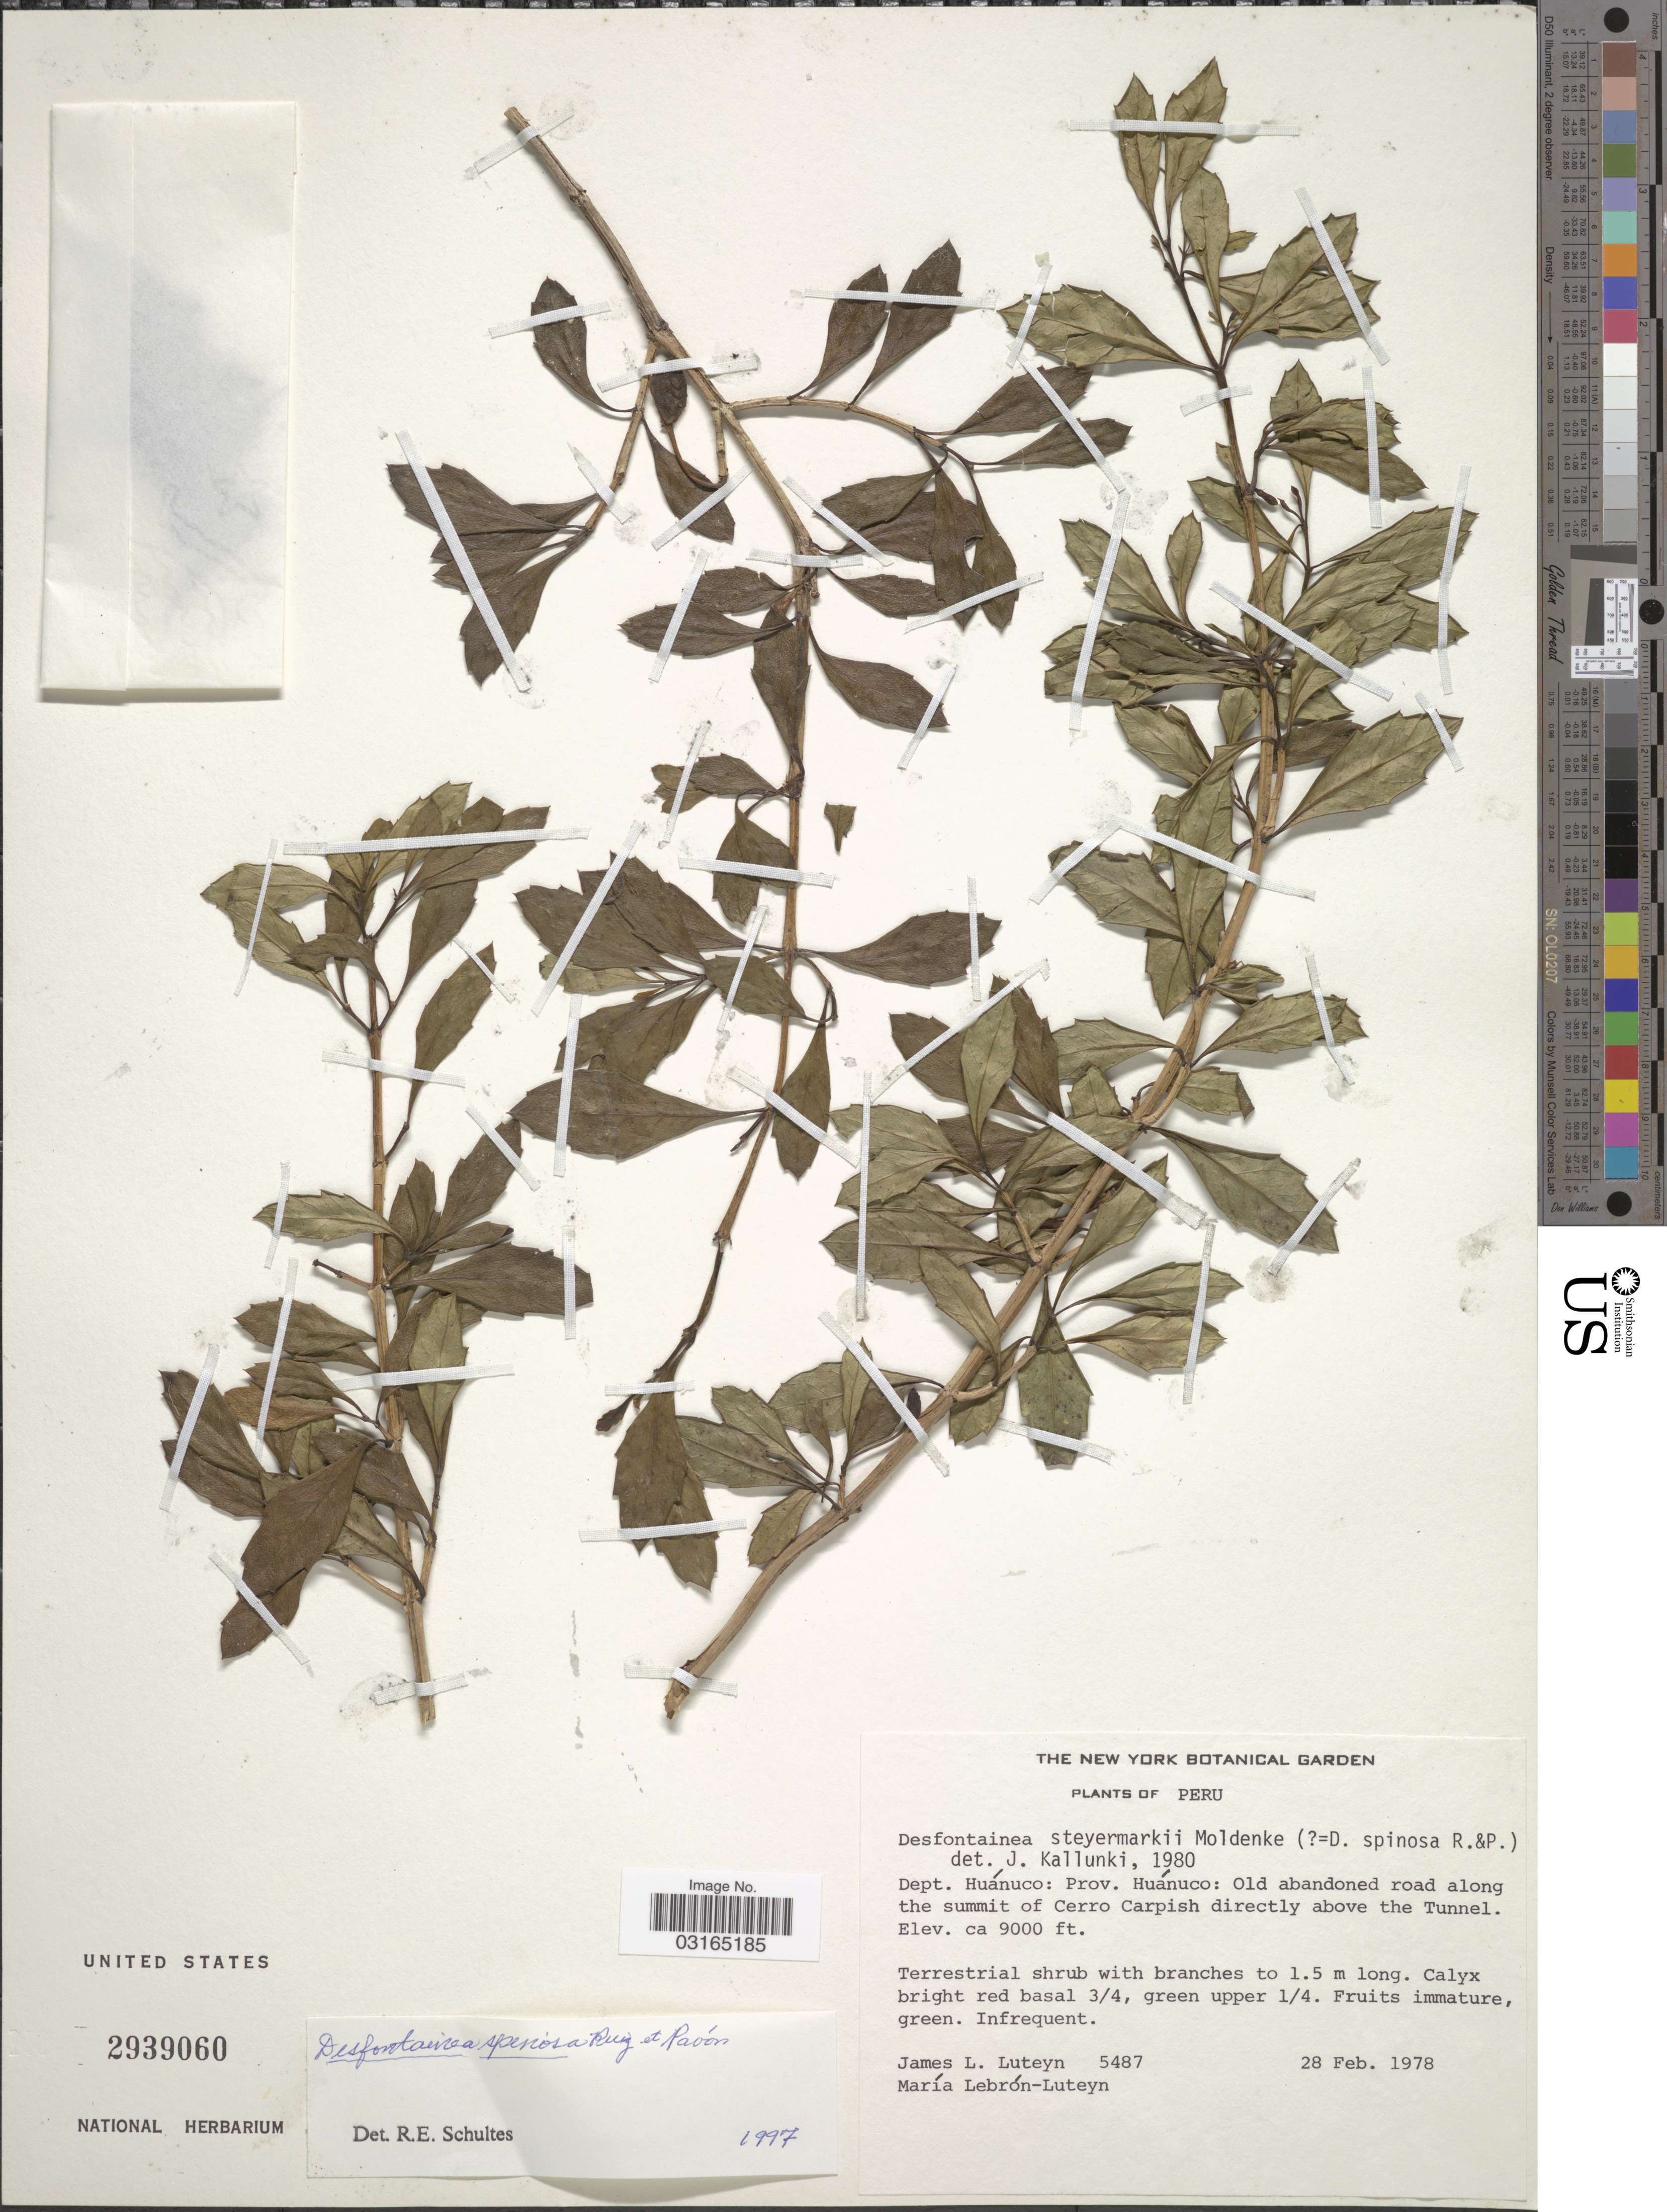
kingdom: Plantae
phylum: Tracheophyta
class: Magnoliopsida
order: Bruniales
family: Columelliaceae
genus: Desfontainia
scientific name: Desfontainia spinosa var. spinosa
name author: Ruiz & Pav.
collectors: J. L. Luteyn & M. L. Lebrón-Luteyn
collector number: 5487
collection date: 1978-02-28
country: Peru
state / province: Huánuco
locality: Dept. Huánuco: Prov. Huánuco: Old abandoned road along the summit of Cerro Carpish directly above the Tunnel.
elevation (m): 2743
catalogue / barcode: US 2939060